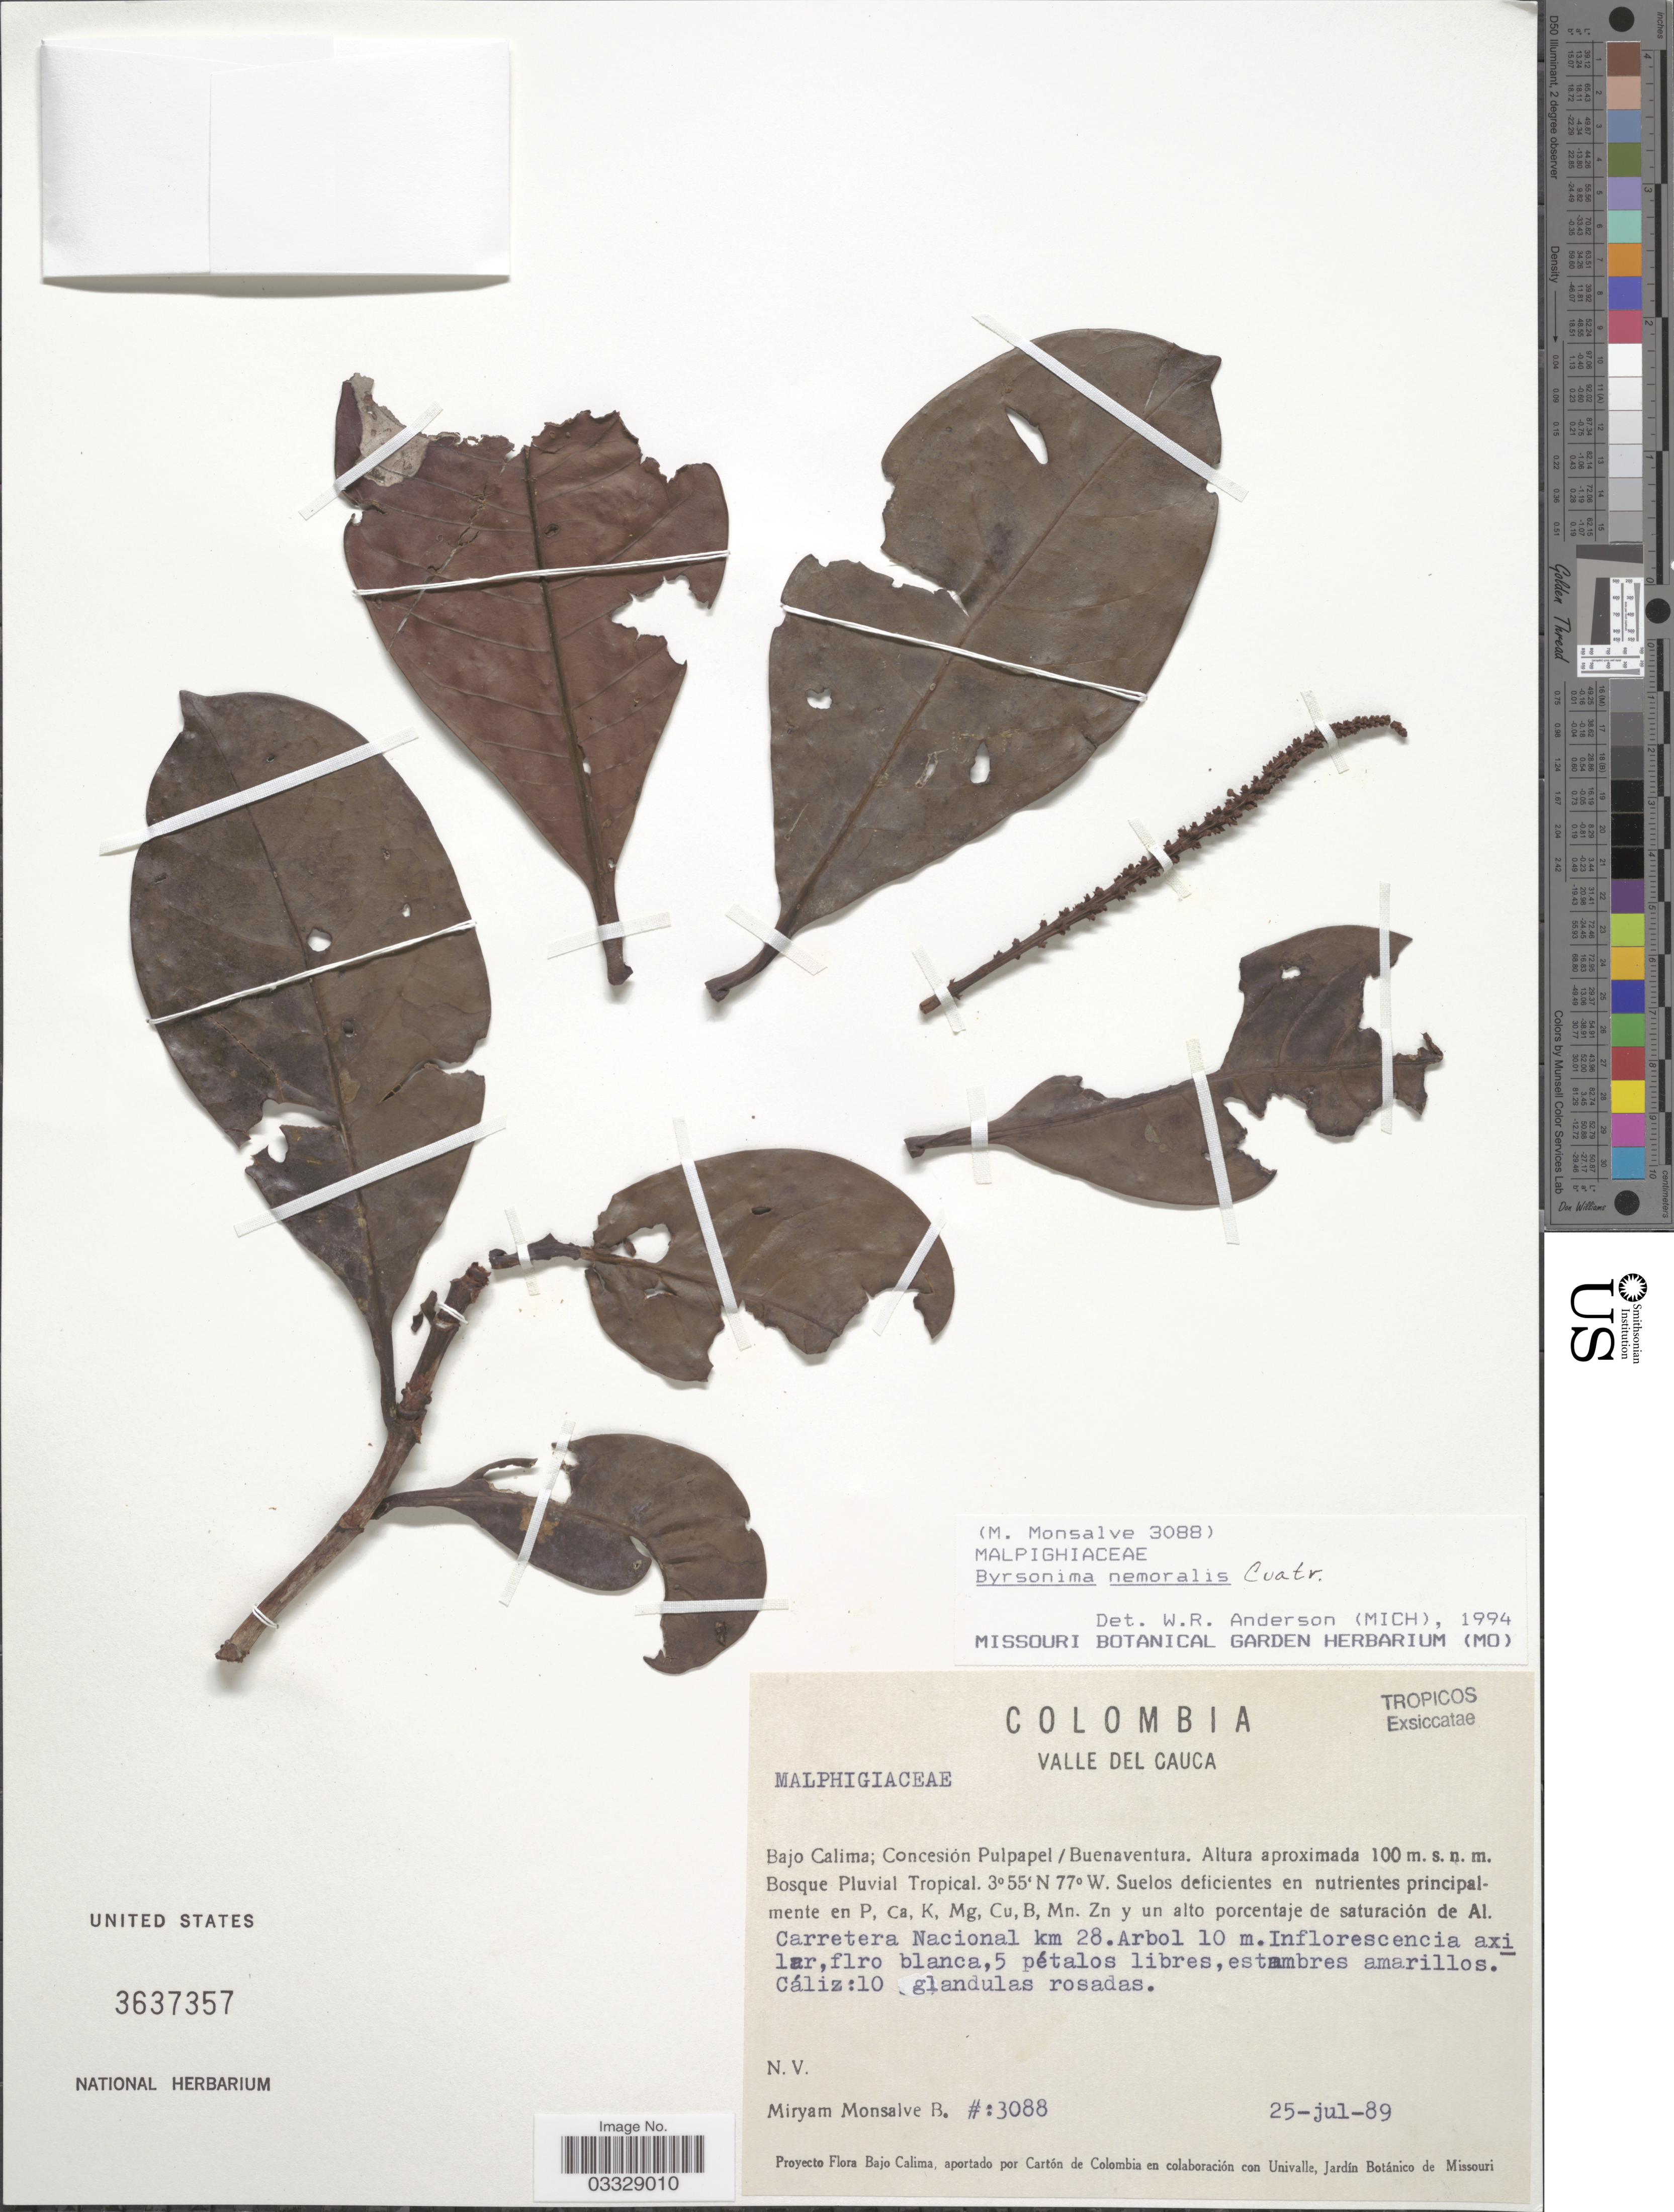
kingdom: Plantae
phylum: Tracheophyta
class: Magnoliopsida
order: Malpighiales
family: Malpighiaceae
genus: Byrsonima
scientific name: Byrsonima nemoralis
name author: Cuatrec.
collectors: M. Monsalve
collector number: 3088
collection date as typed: Transcribed d/m/y: 25/7/89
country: Colombia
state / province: Valle del Cauca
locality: Bajo Calima; Concesión Pulpapel / Buenaventura. Bosque Pluvial Tropical. Carretera Nacional km 28.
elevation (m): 100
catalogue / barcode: US 3637357